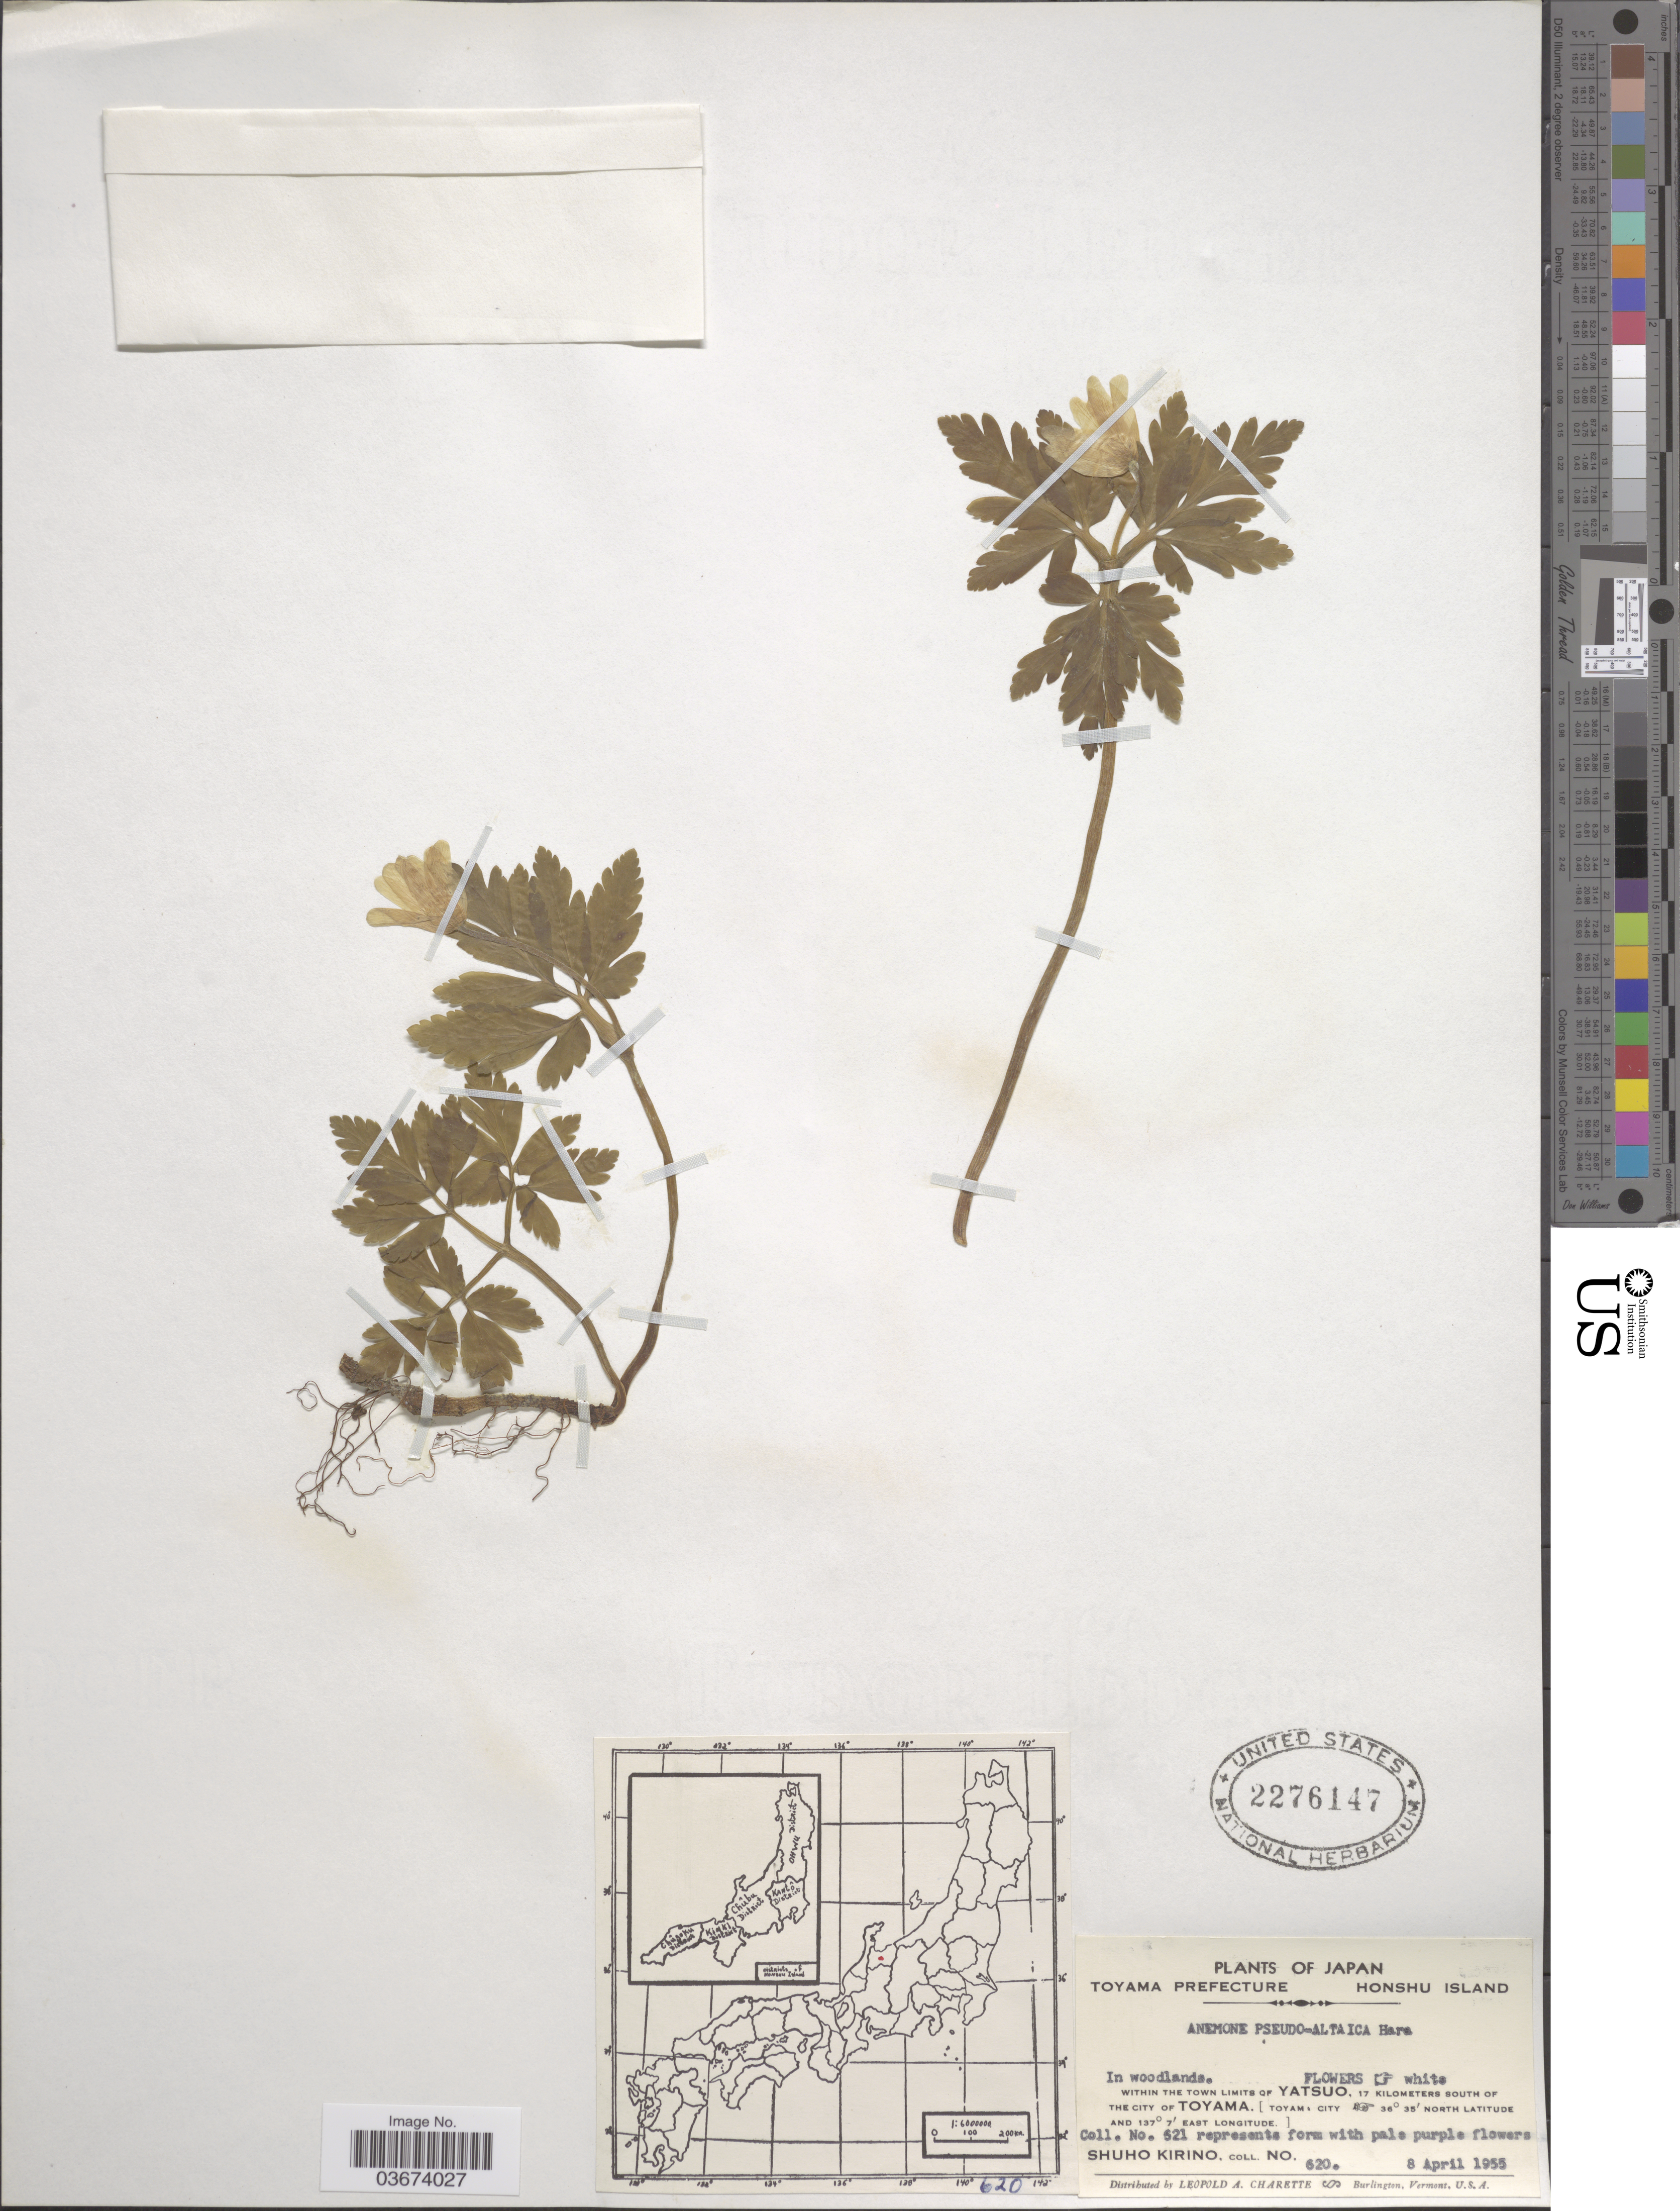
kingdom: Plantae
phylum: Tracheophyta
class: Magnoliopsida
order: Ranunculales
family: Ranunculaceae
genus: Anemone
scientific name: Anemone pseudoaltaica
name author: H. Hara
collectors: S. Kirino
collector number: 620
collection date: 1955-04-08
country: Japan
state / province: Toyama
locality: Toyama Prefecture. Honshu Island. Within the town limits of Yatsuo, 17 kilometers south of the city of Toyama. [Toyama City].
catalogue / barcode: US 2276147